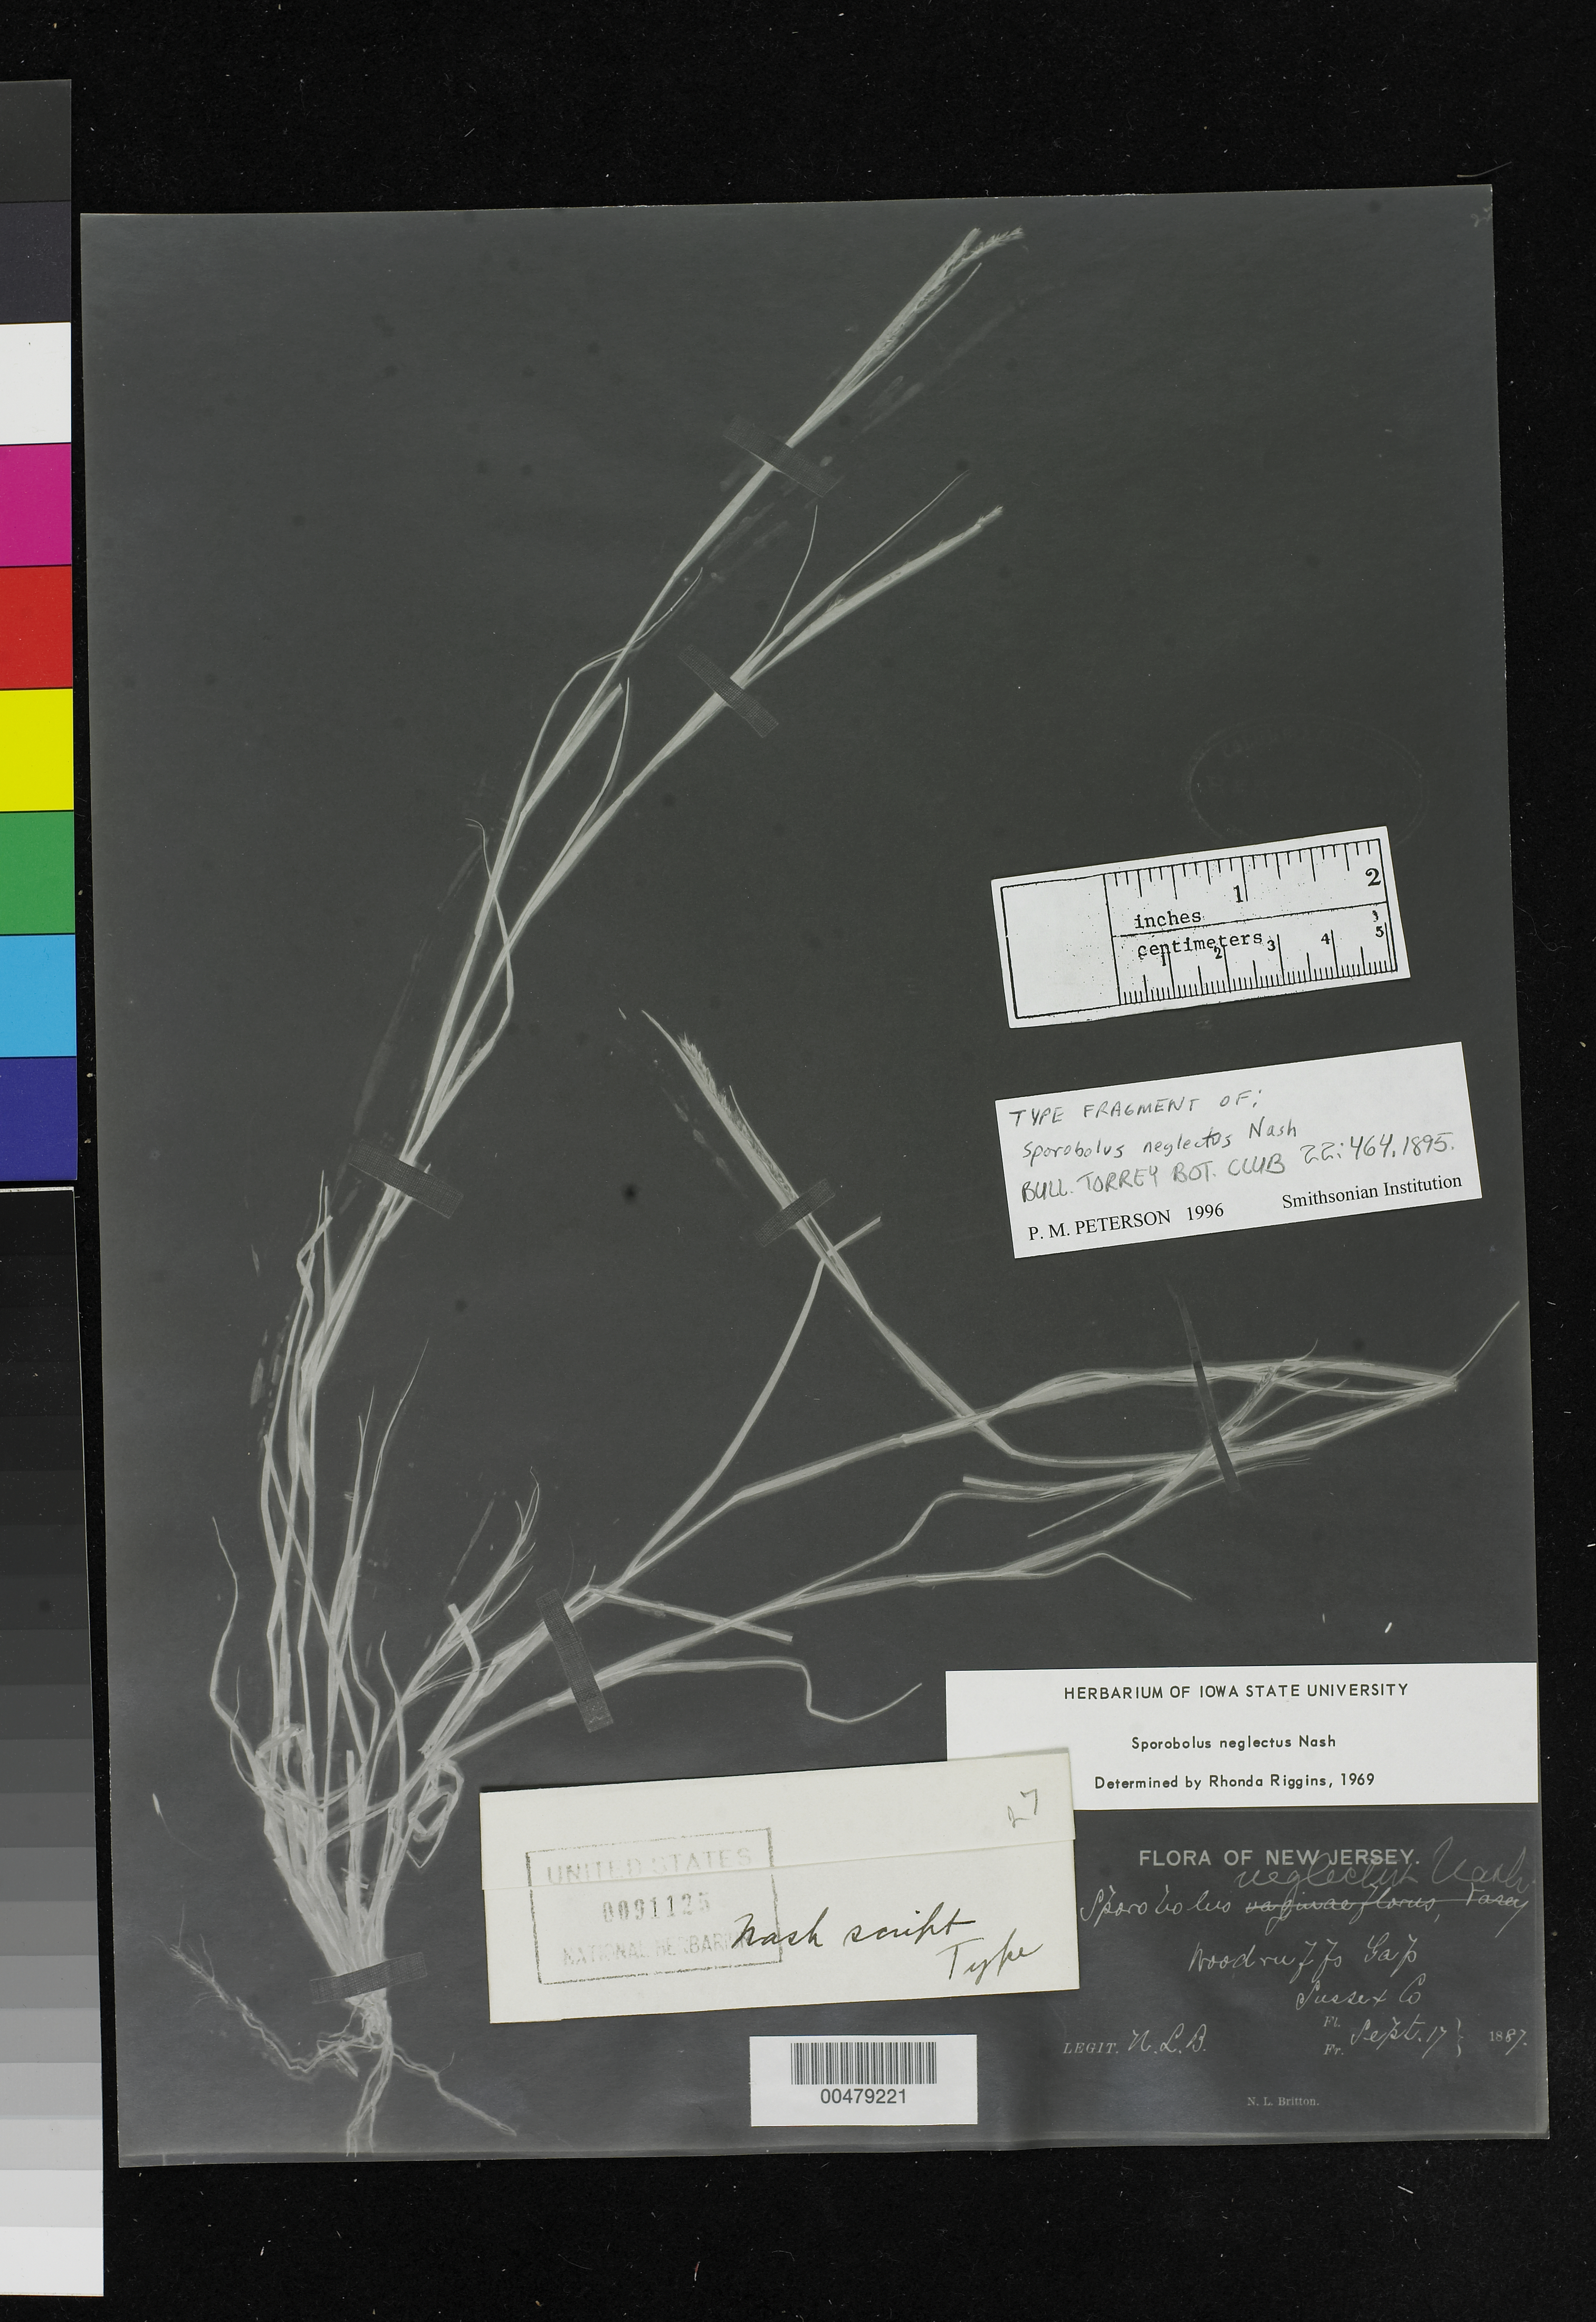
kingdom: Plantae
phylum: Tracheophyta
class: Liliopsida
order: Poales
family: Poaceae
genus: Sporobolus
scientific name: Sporobolus neglectus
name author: Nash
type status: Type Fragment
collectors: N. Britton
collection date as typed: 17 Sep 1887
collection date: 1887-09-17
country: United States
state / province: New Jersey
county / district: Sussex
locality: Woodruffs Gap.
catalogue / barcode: US 91125